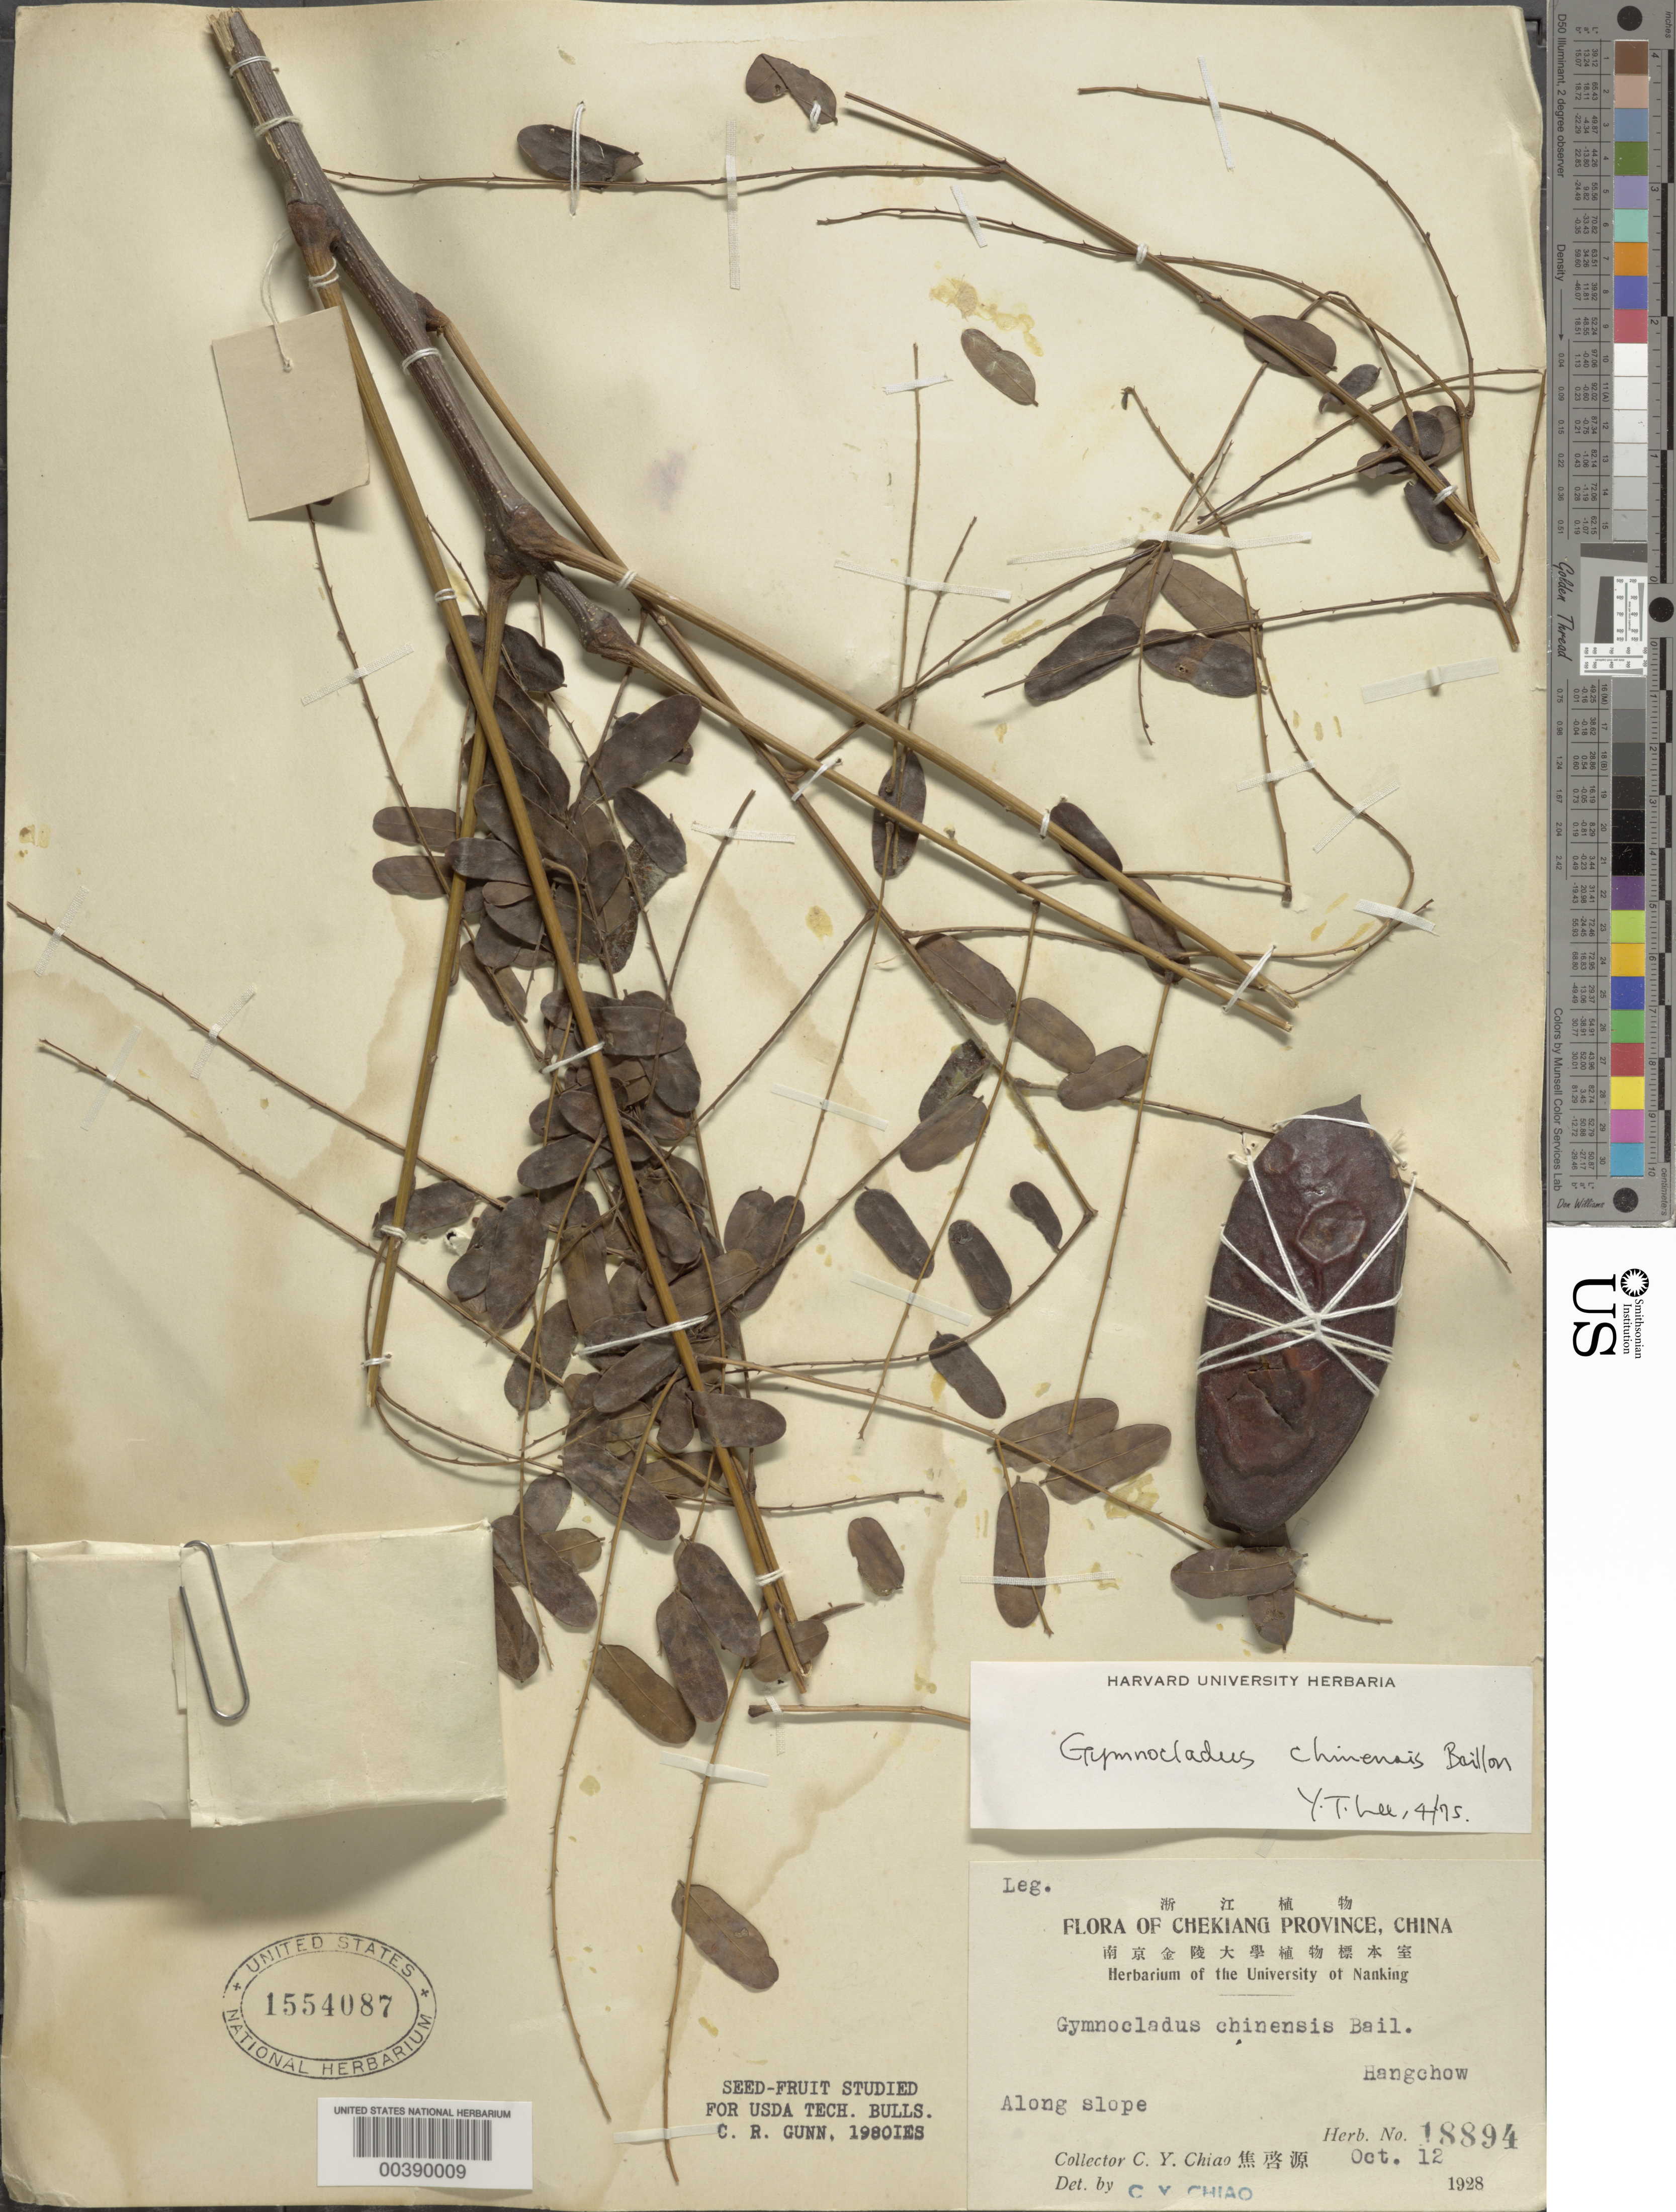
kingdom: Plantae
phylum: Tracheophyta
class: Magnoliopsida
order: Fabales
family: Fabaceae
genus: Gymnocladus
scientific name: Gymnocladus chinensis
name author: Baill.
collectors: C. Y. Chiao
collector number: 18894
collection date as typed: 12 Oct 1928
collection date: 1928-10-12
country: China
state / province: Zhejiang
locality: Hangchow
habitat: Along slope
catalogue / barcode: US 1554087